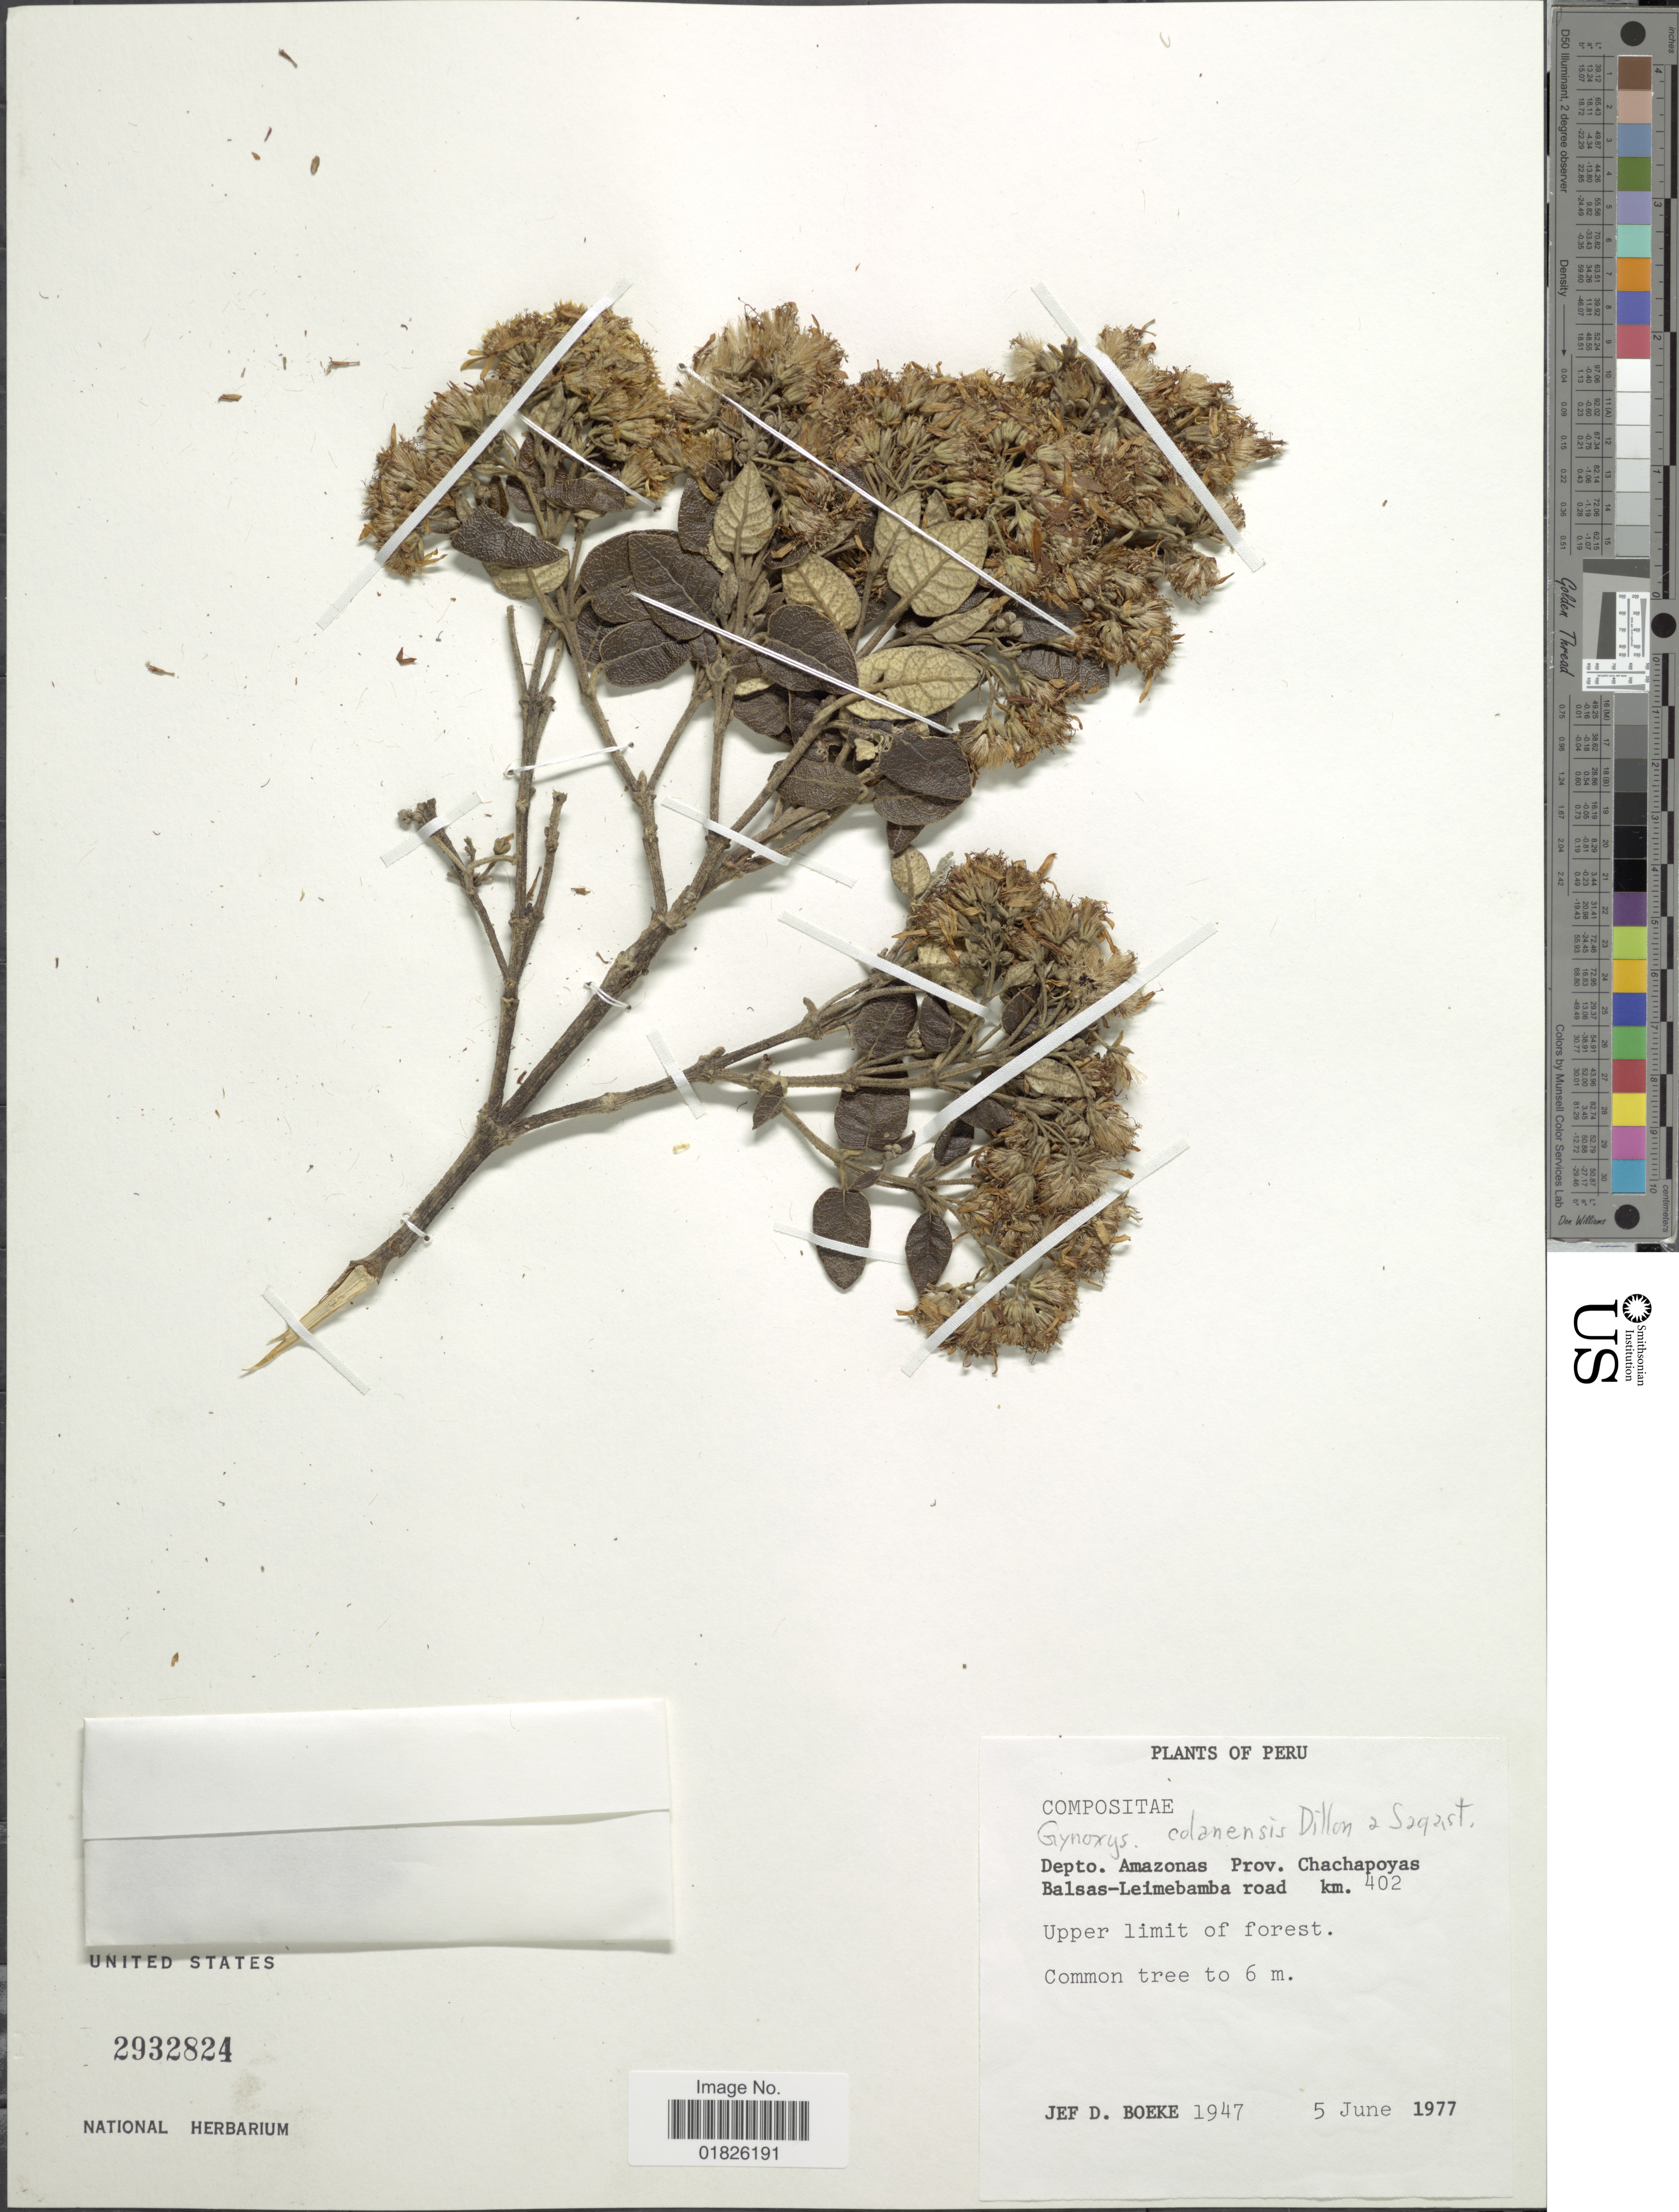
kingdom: Plantae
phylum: Tracheophyta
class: Magnoliopsida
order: Asterales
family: Asteraceae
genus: Gynoxys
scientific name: Gynoxys colanensis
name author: M.O. Dillon & Sagást.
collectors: J. D. Boeke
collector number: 1947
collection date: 1977-06-05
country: Peru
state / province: Amazonas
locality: Prov. Chachapoyas Balsas-Leimebamba road km.402.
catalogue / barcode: US 2932824